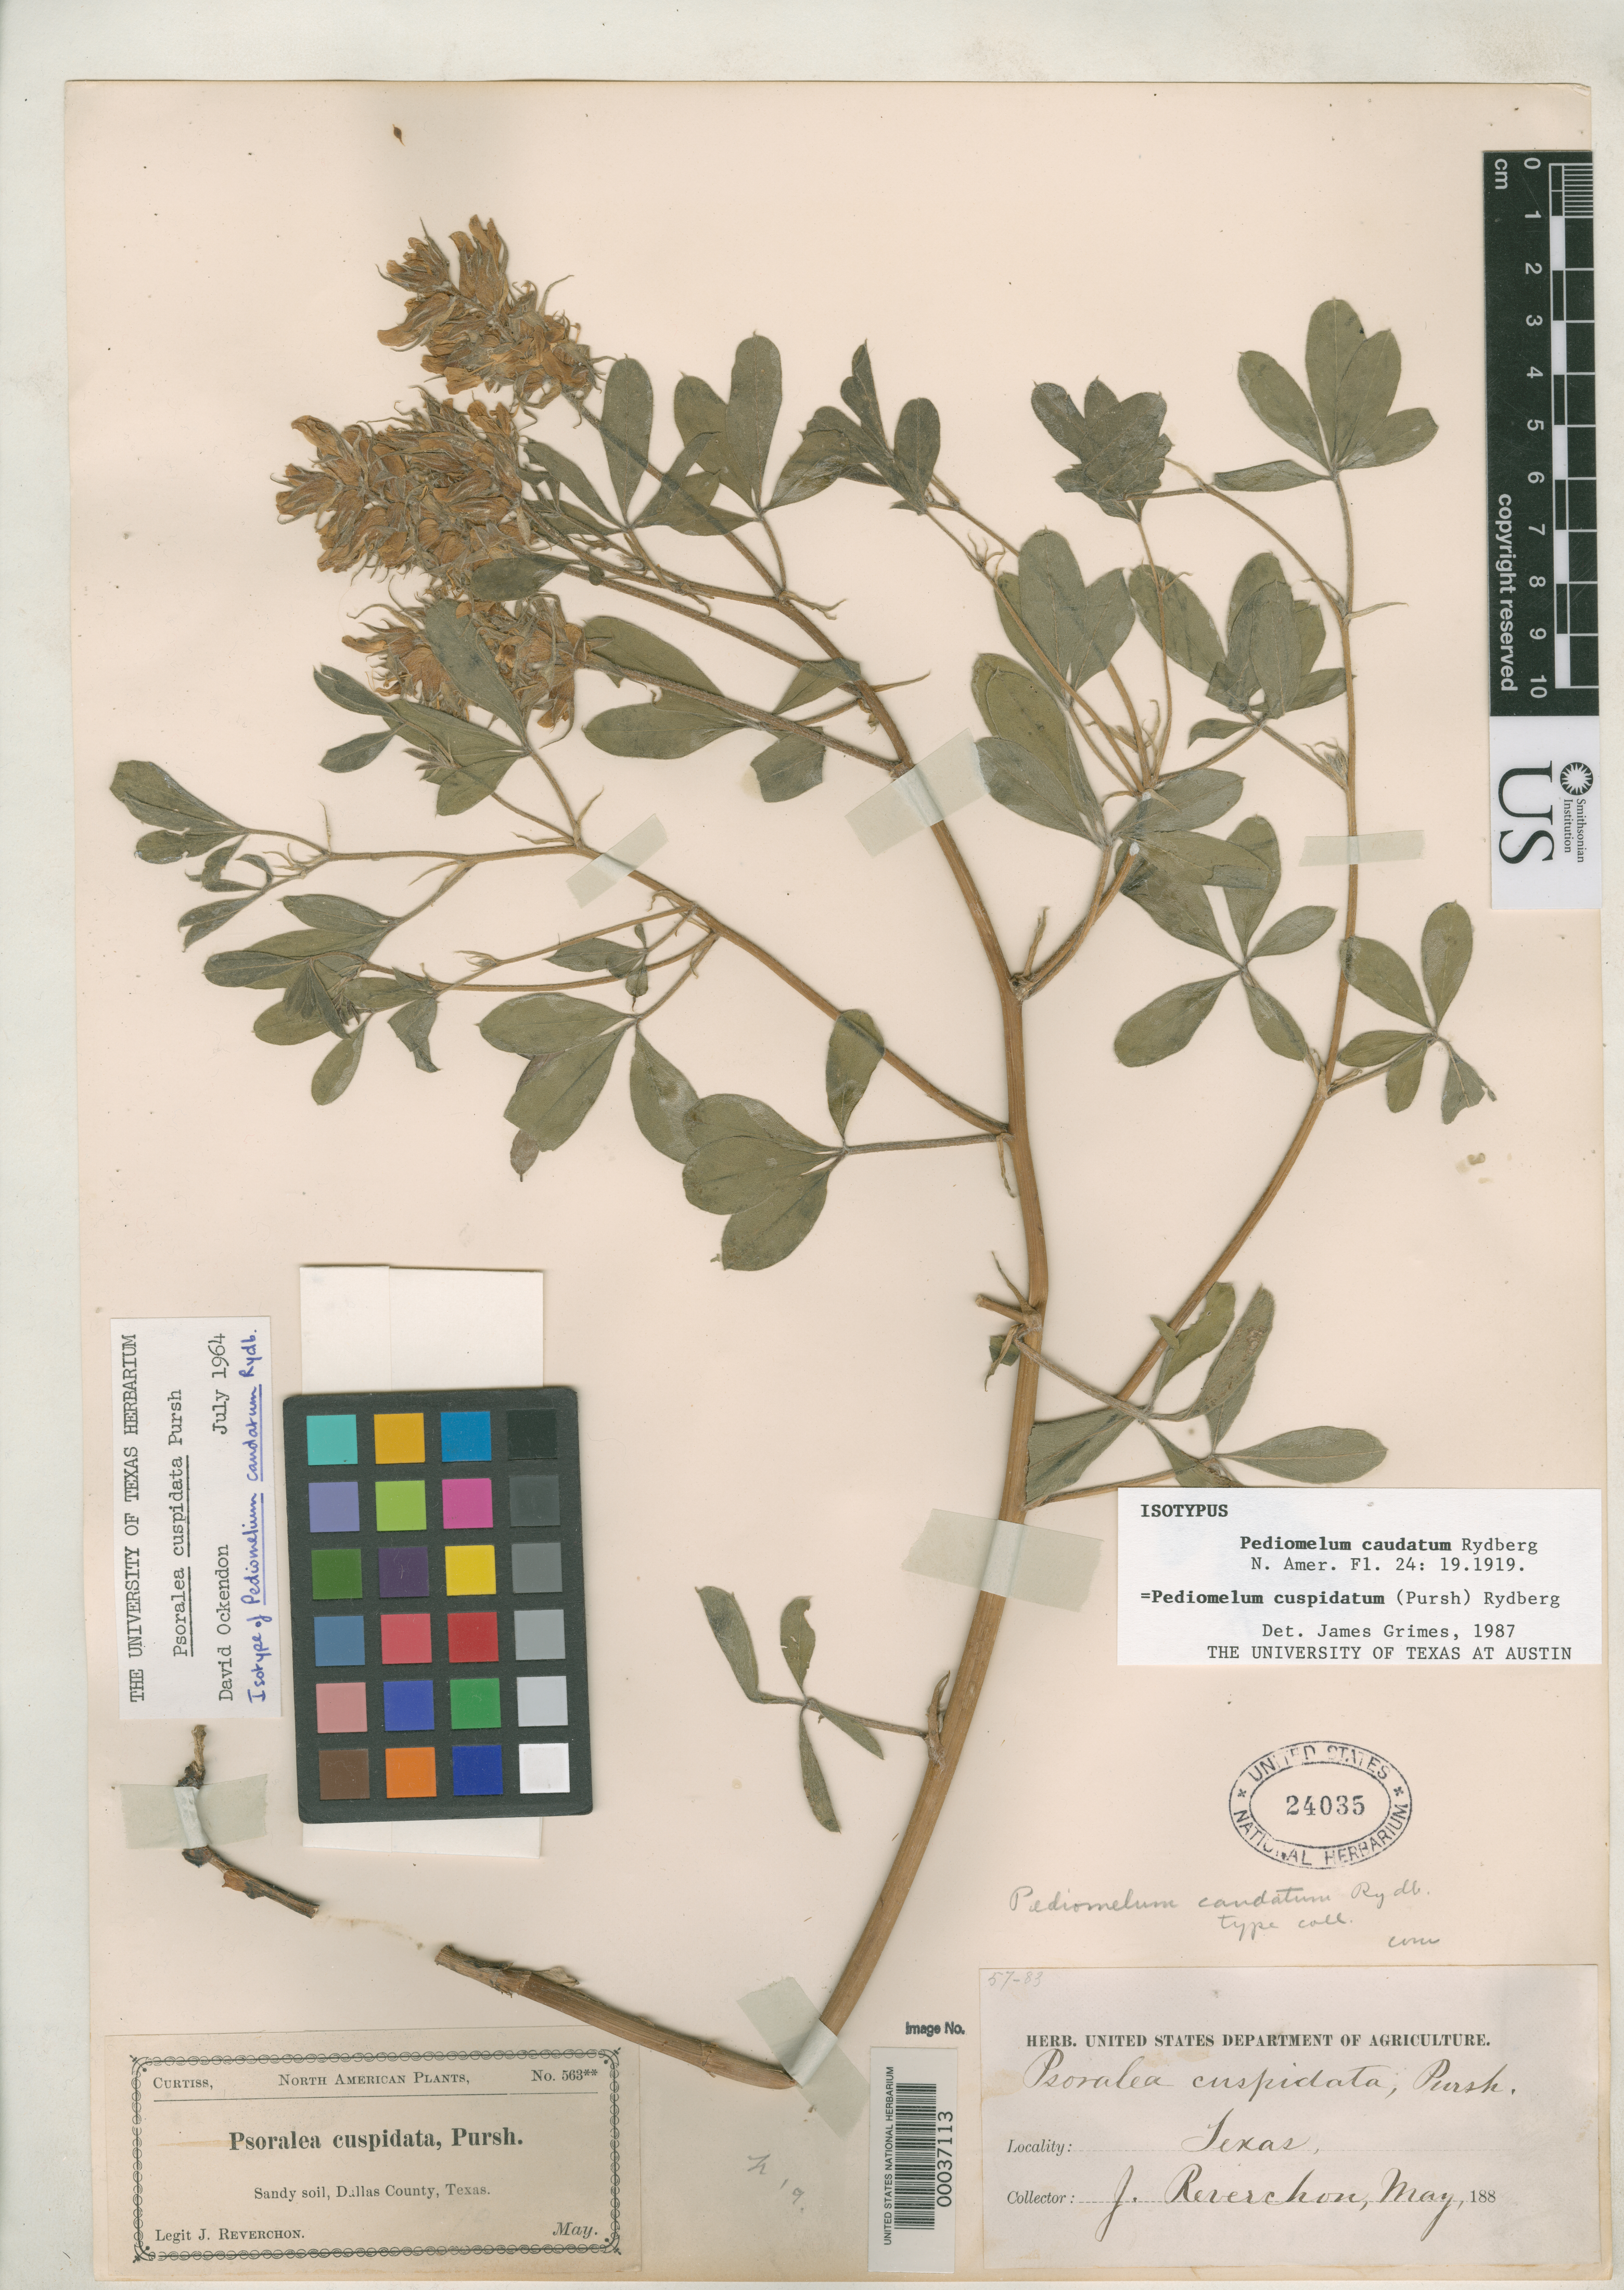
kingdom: Plantae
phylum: Tracheophyta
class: Magnoliopsida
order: Fabales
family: Fabaceae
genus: Pediomelum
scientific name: Pediomelum caudatum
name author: Rydb.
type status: Isotype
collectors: J. Reverchon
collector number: Curtiss 563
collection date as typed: May 188-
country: United States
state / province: Texas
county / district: Dallas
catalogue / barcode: US 24035